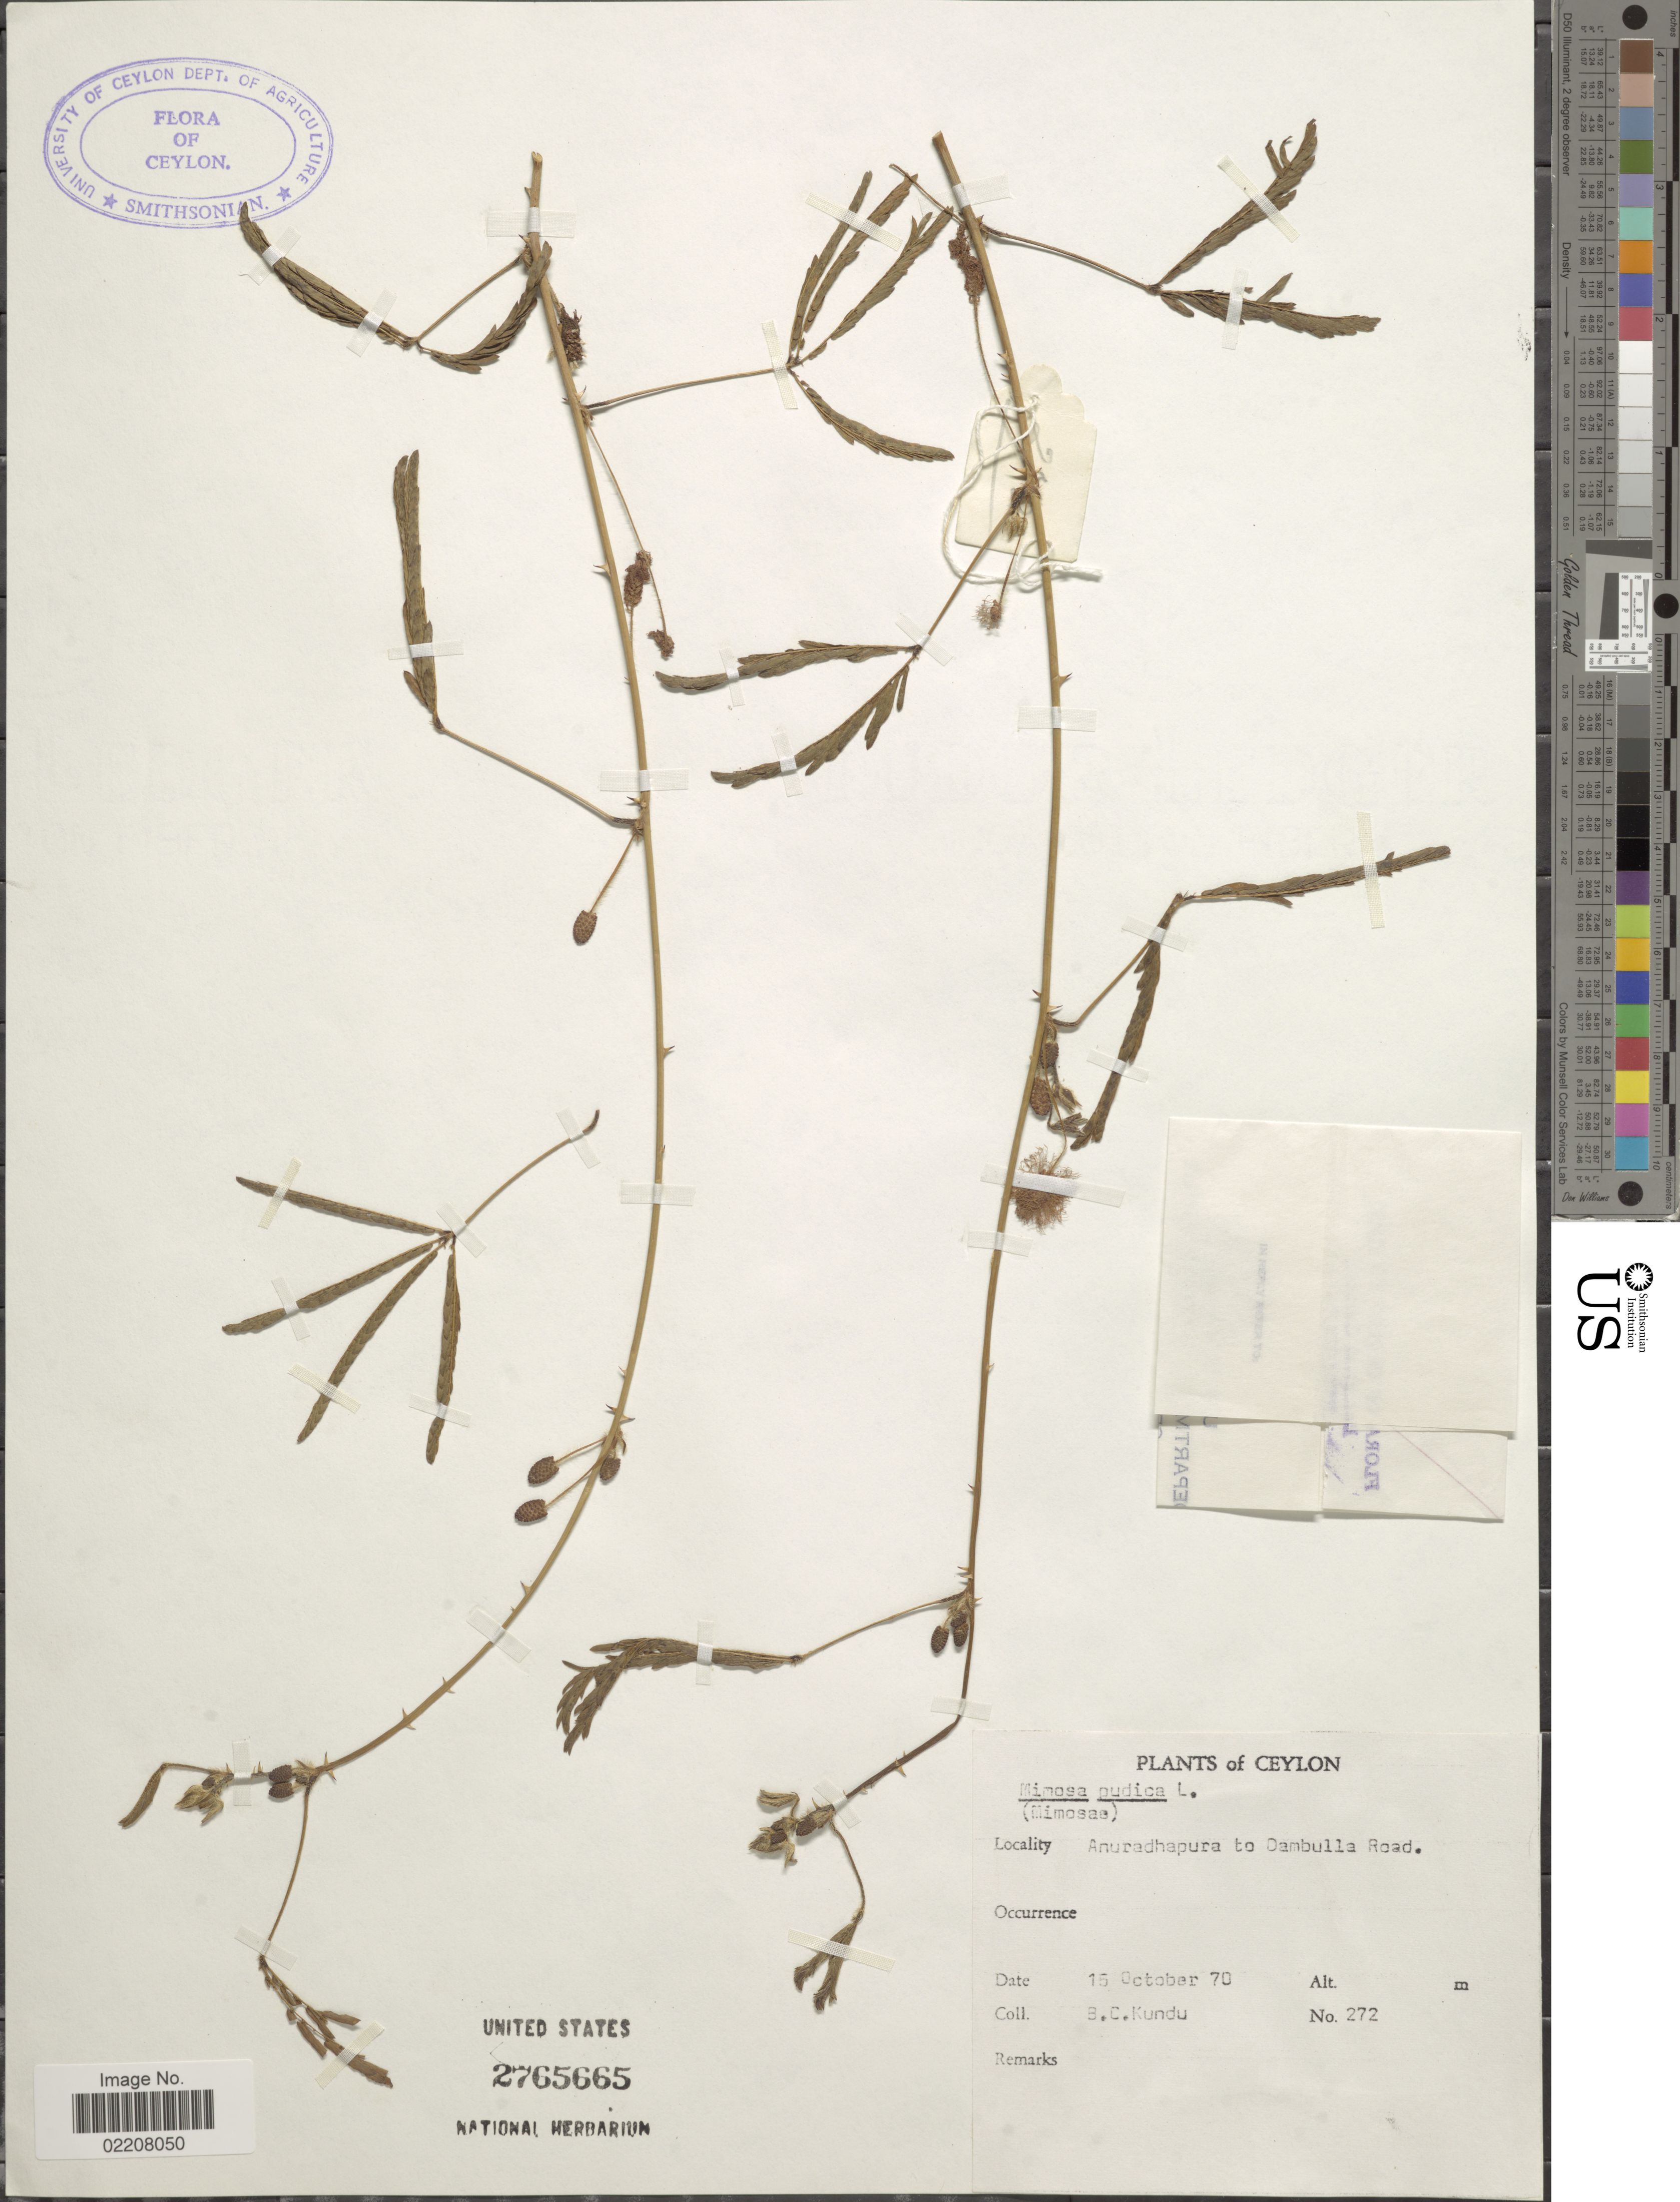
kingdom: Plantae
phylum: Tracheophyta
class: Magnoliopsida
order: Fabales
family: Fabaceae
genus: Mimosa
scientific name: Mimosa pudica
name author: L.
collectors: B. C. Kundu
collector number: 272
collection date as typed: Transcribed d/m/y: 15/10/70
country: Sri Lanka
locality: Ceylon, Anuradhapura to Dambulla [interpreted] Road.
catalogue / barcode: US 2765665